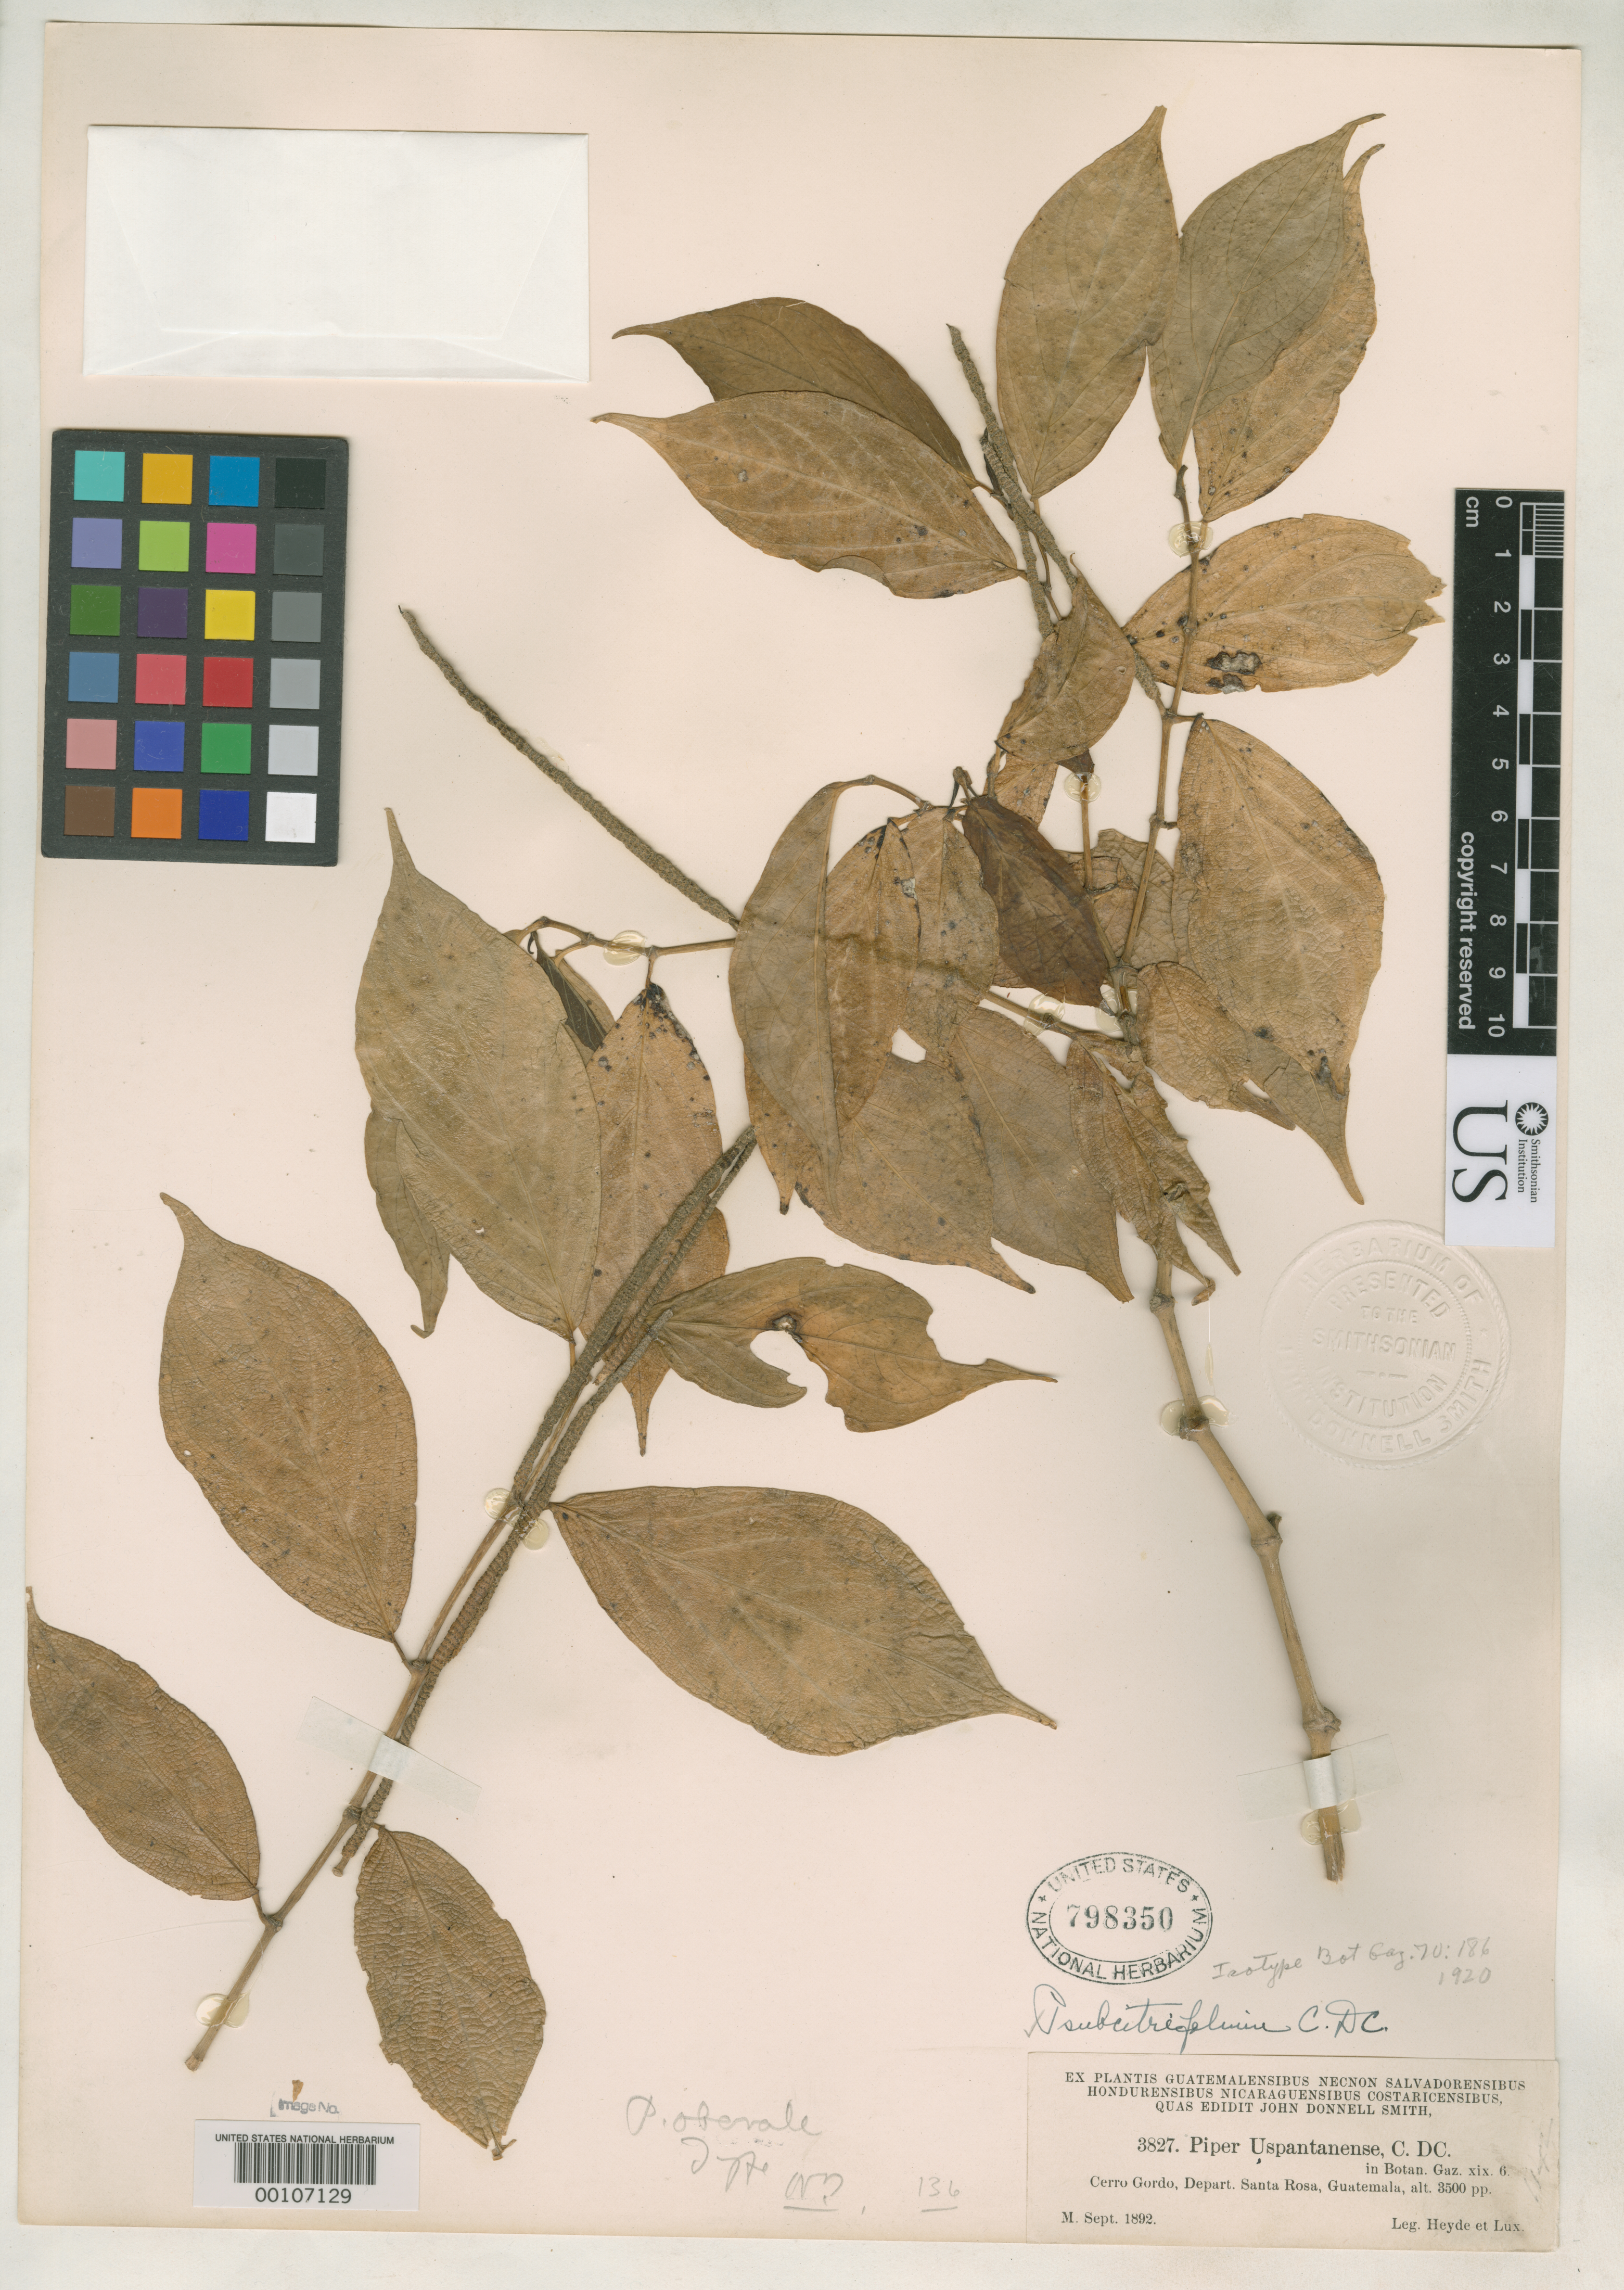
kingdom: Plantae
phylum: Tracheophyta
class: Magnoliopsida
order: Piperales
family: Piperaceae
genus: Piper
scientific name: Piper subcitrifolium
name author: C. DC.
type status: Isotype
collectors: E. T. Heyde & E. Lux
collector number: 3827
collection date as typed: Sep 1892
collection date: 1892-09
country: Guatemala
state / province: Santa Rosa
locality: Cerro Gordo.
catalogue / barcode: US 798350